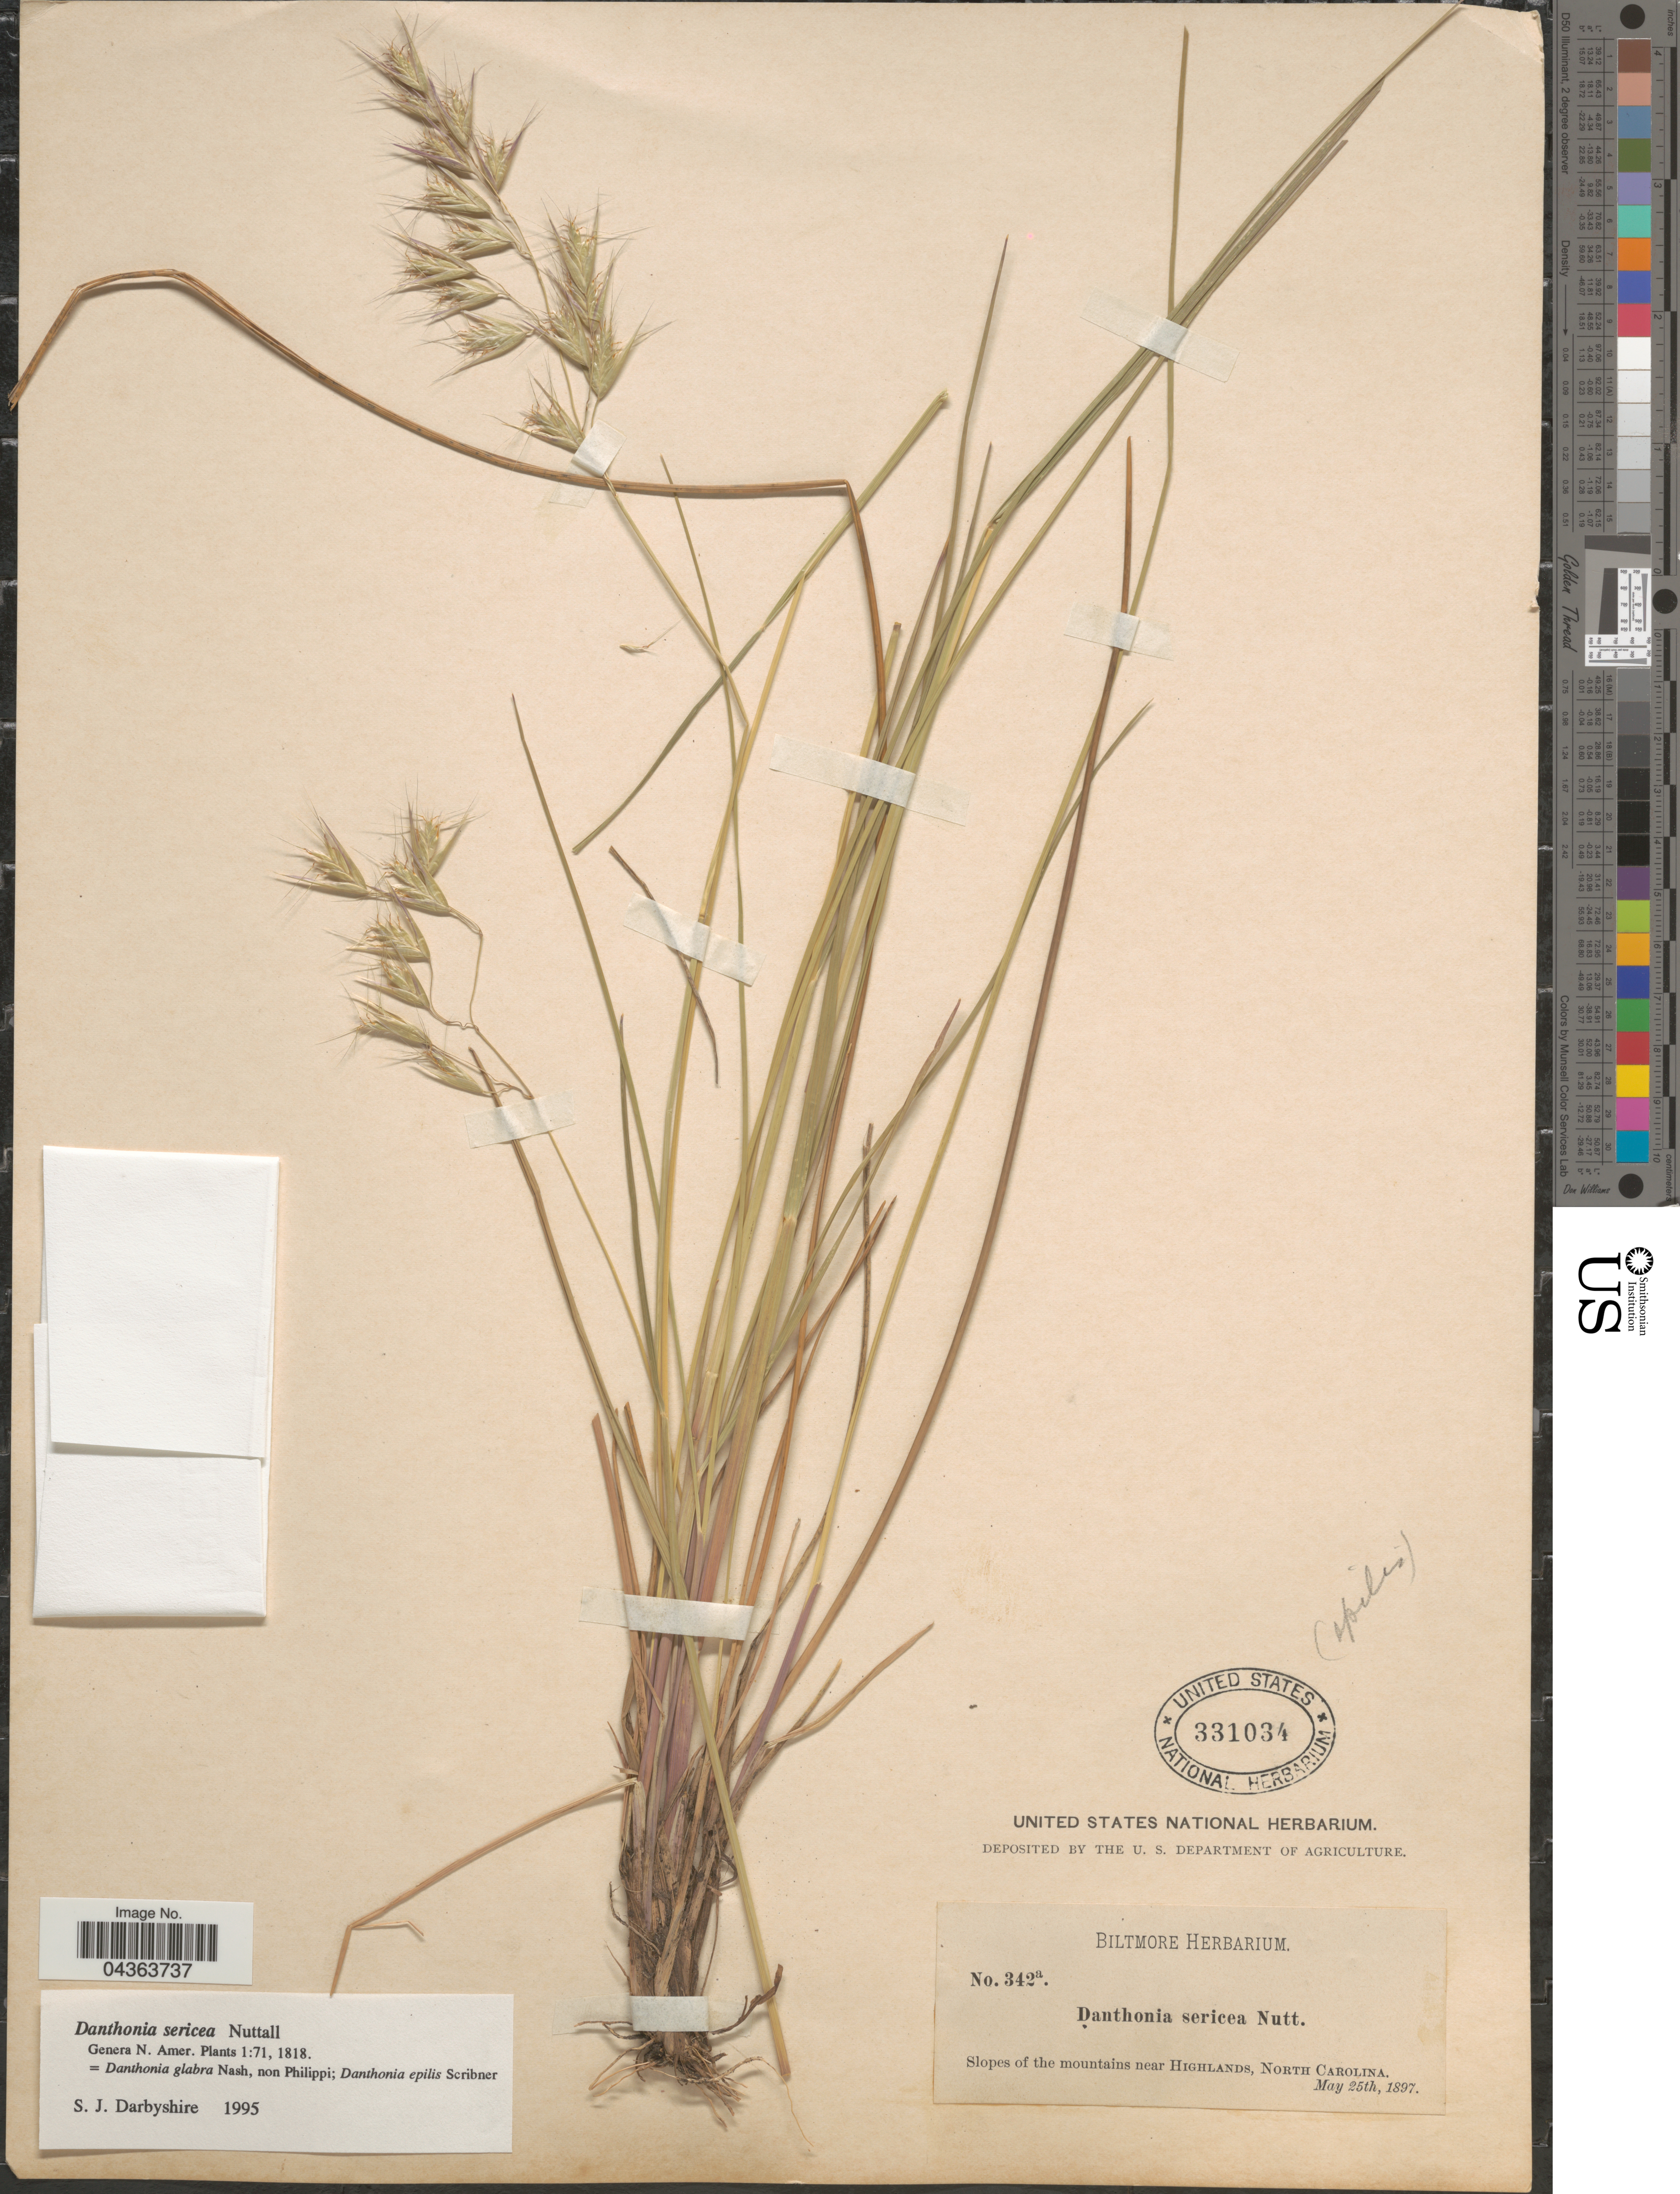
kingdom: Plantae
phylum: Tracheophyta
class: Liliopsida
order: Poales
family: Poaceae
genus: Danthonia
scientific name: Danthonia sericea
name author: Nutt.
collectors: ex herb. Biltmore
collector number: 342a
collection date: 1897-05-25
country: United States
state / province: North Carolina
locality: Slopes of the mountains near Highlands.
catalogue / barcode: US 331034